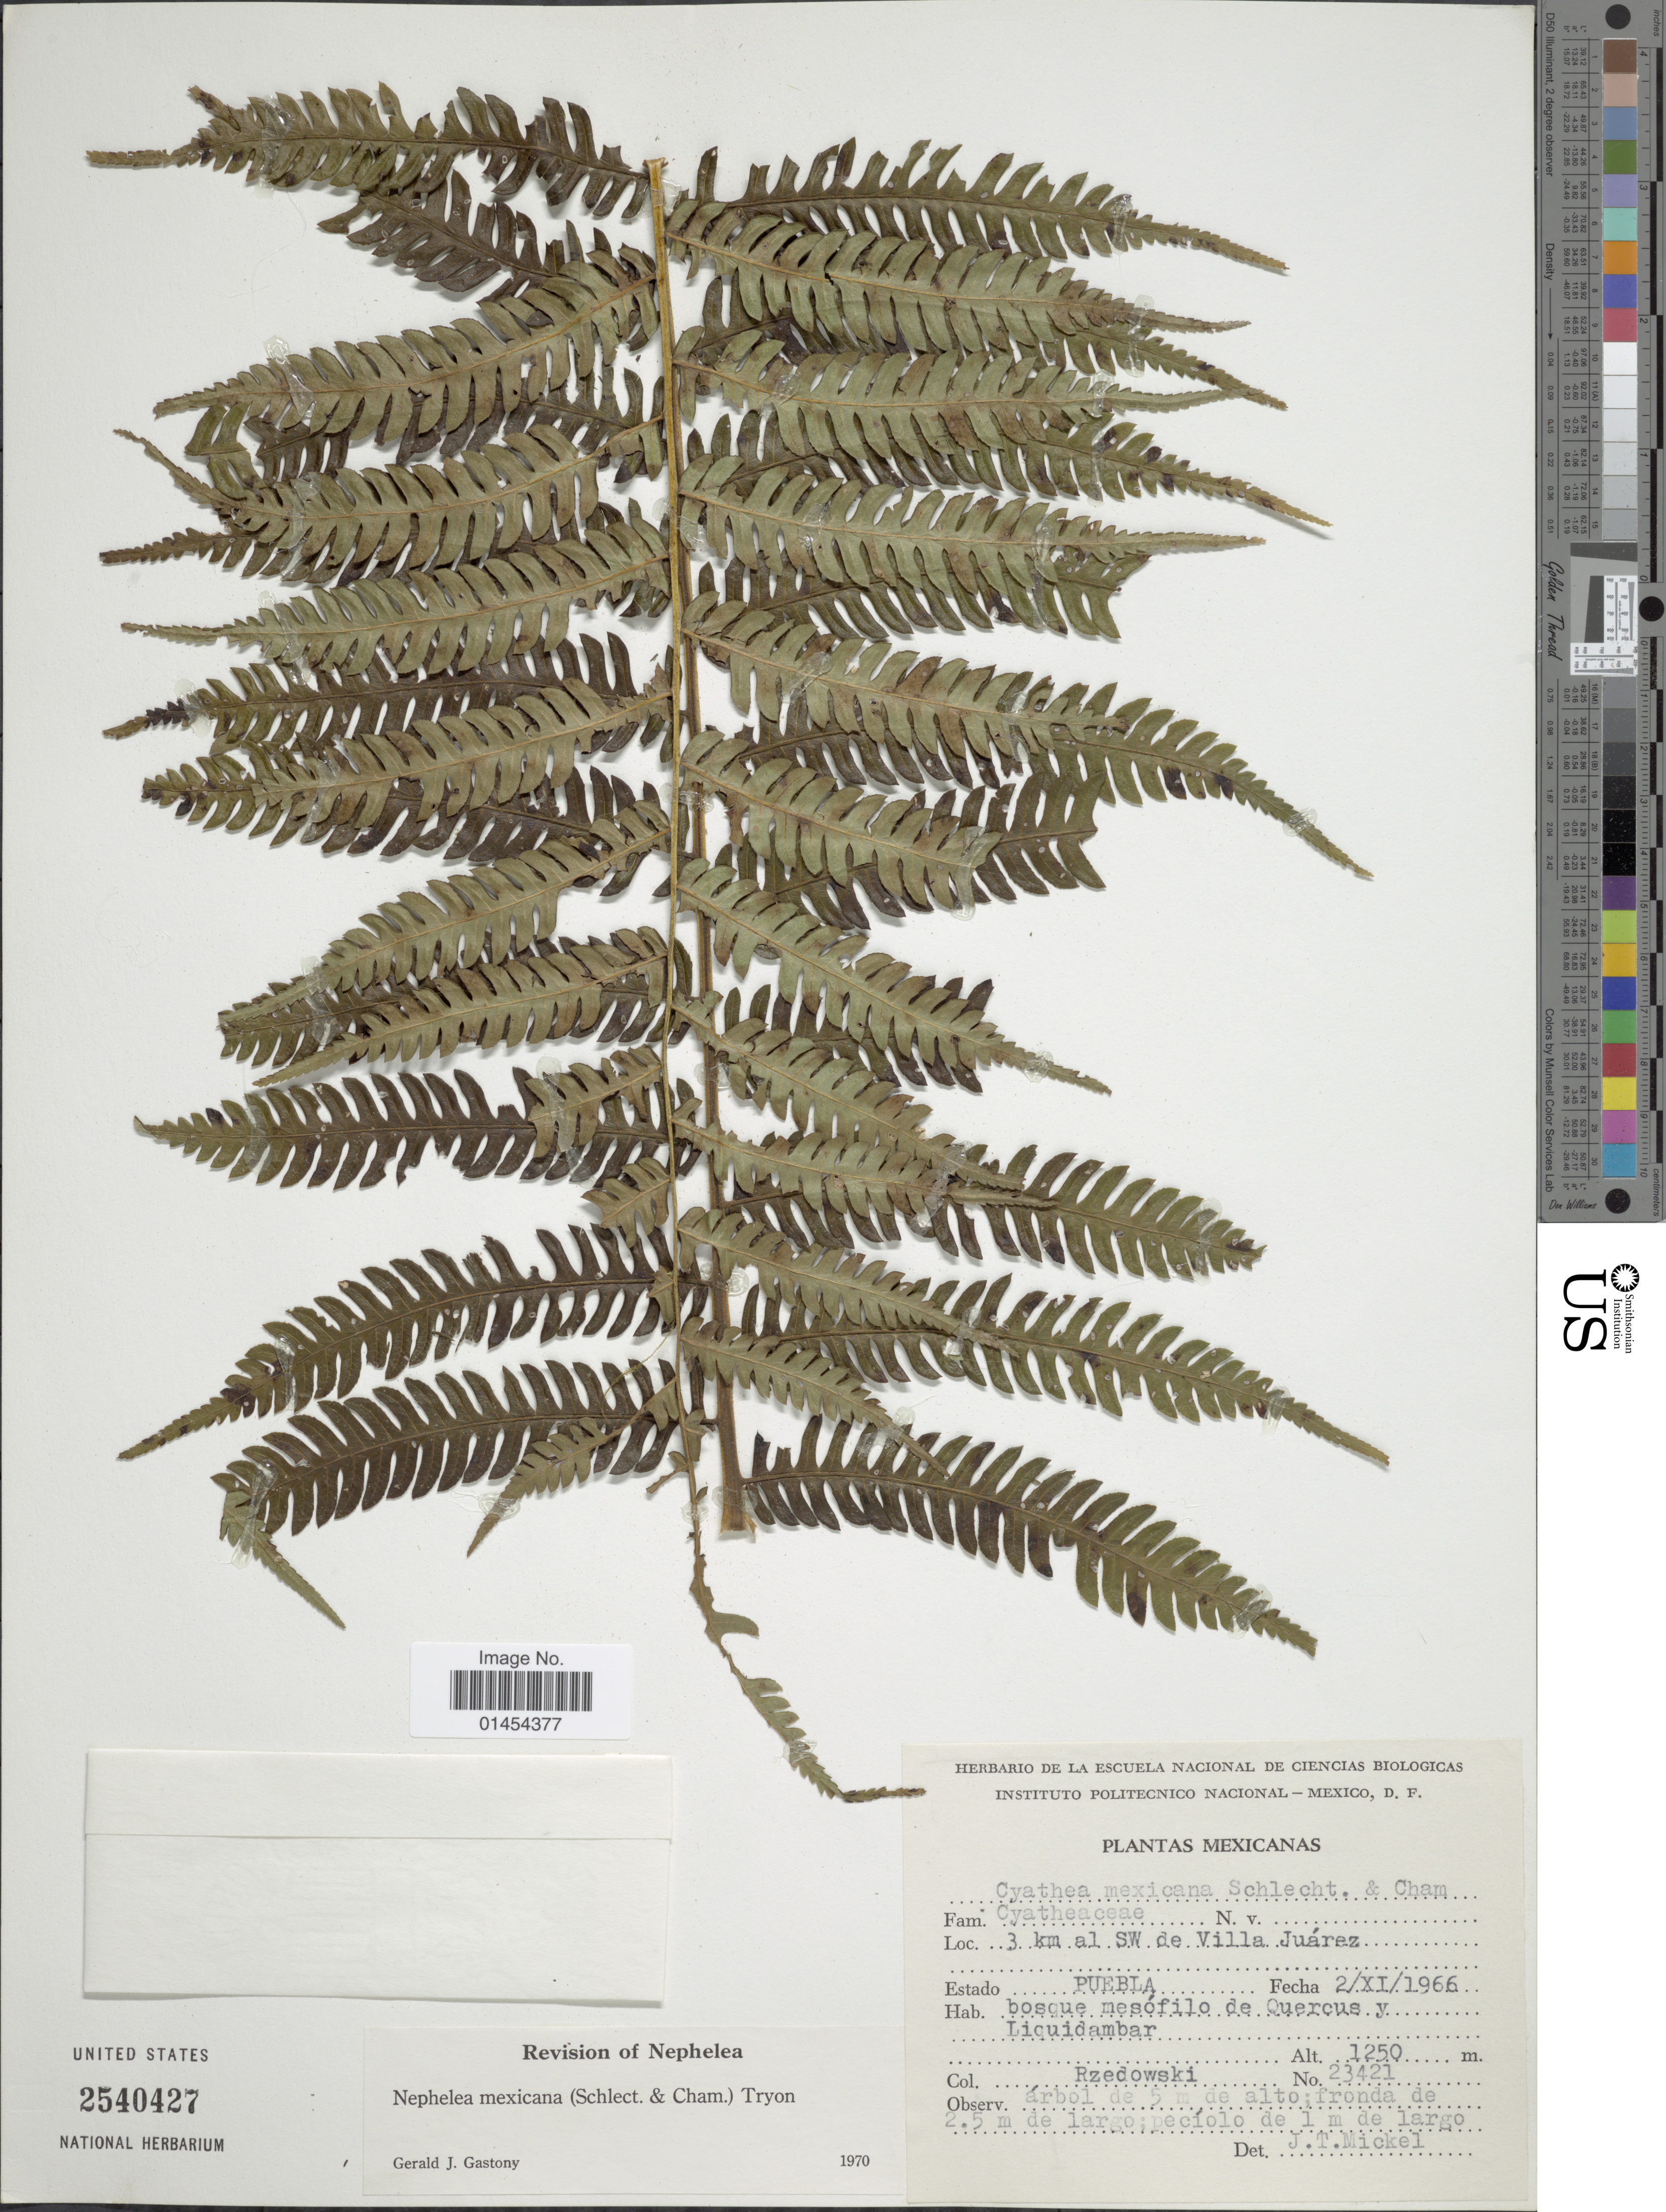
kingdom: Plantae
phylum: Tracheophyta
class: Polypodiopsida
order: Cyatheales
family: Cyatheaceae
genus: Alsophila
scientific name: Alsophila firma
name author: (Baker) D.S. Conant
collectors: Rzedowski, --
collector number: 23421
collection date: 1966-11-02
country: Mexico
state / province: Puebla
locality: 3 km al SW de Villa Juárez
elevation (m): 1250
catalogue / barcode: US 2540427